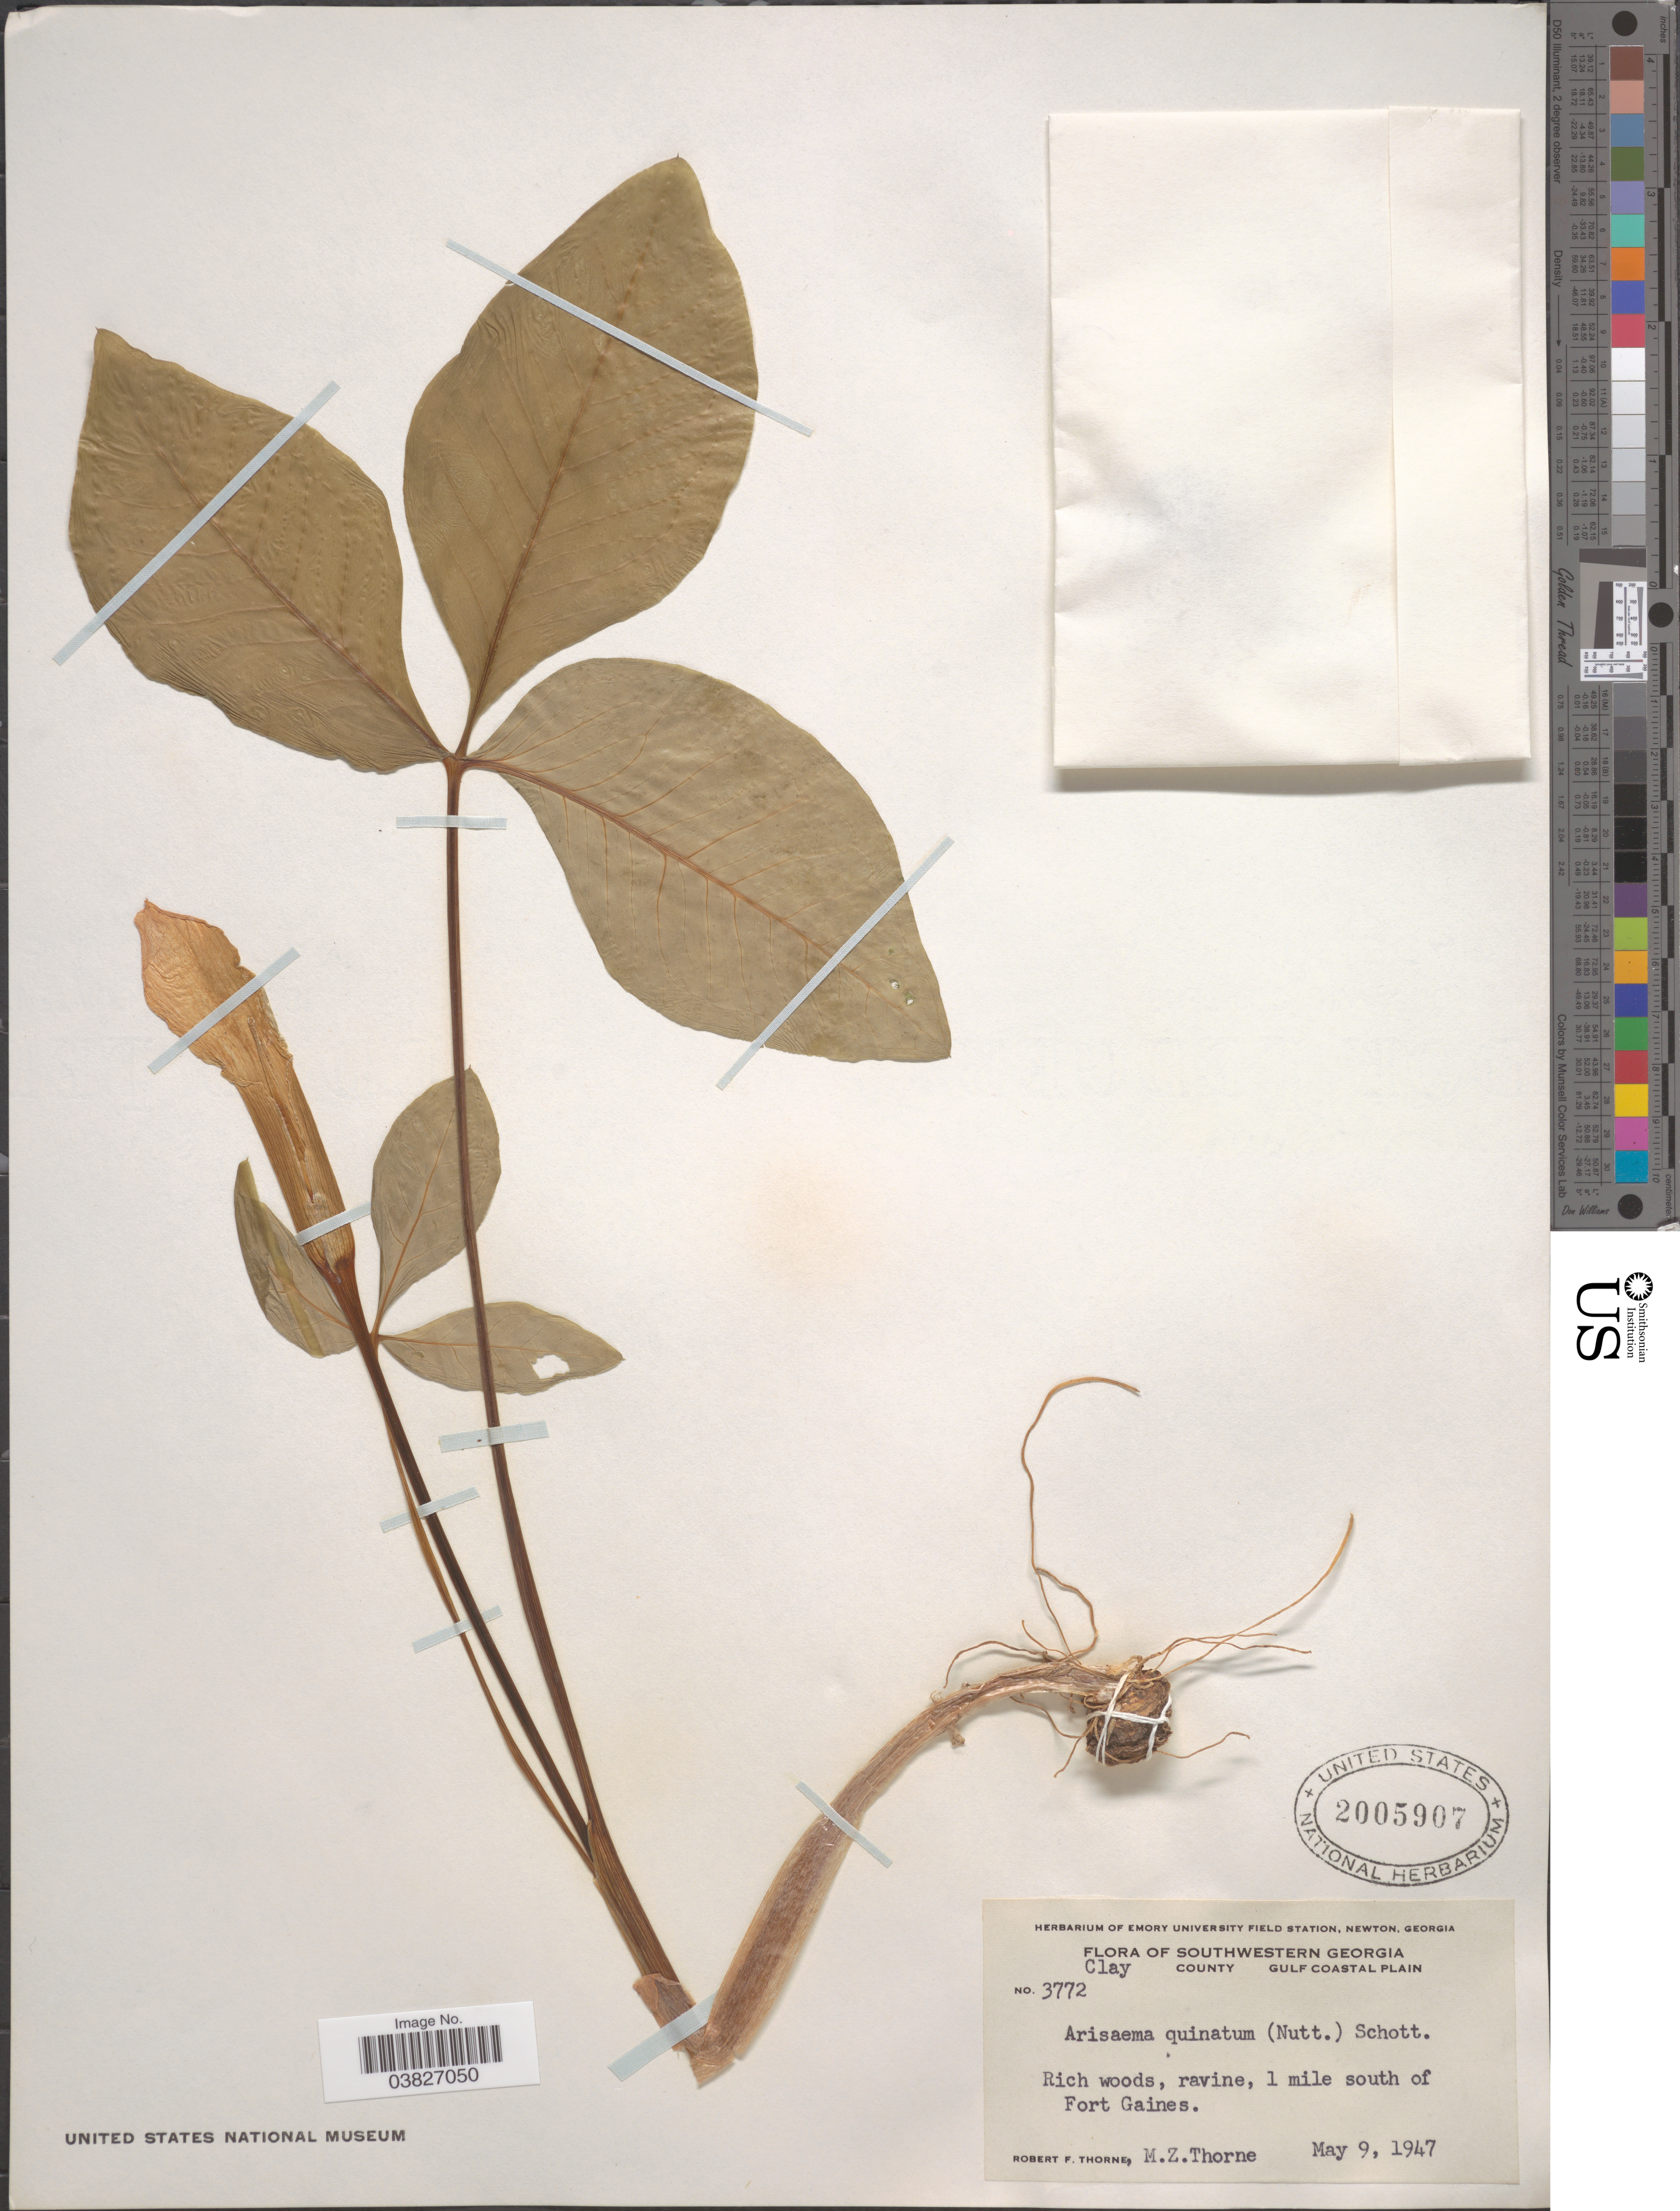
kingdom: Plantae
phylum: Tracheophyta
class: Liliopsida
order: Alismatales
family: Araceae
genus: Arisaema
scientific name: Arisaema quinatum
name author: (Nutt.) Schott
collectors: R. F. Thorne & M. Thorne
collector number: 3772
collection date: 1947-05-09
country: United States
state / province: Georgia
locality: Southwestern Georgia. Clay County. Gulf Coastal Plain. Rich woods, ravine, 1 mile south of Fort Gaines.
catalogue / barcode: US 2005907